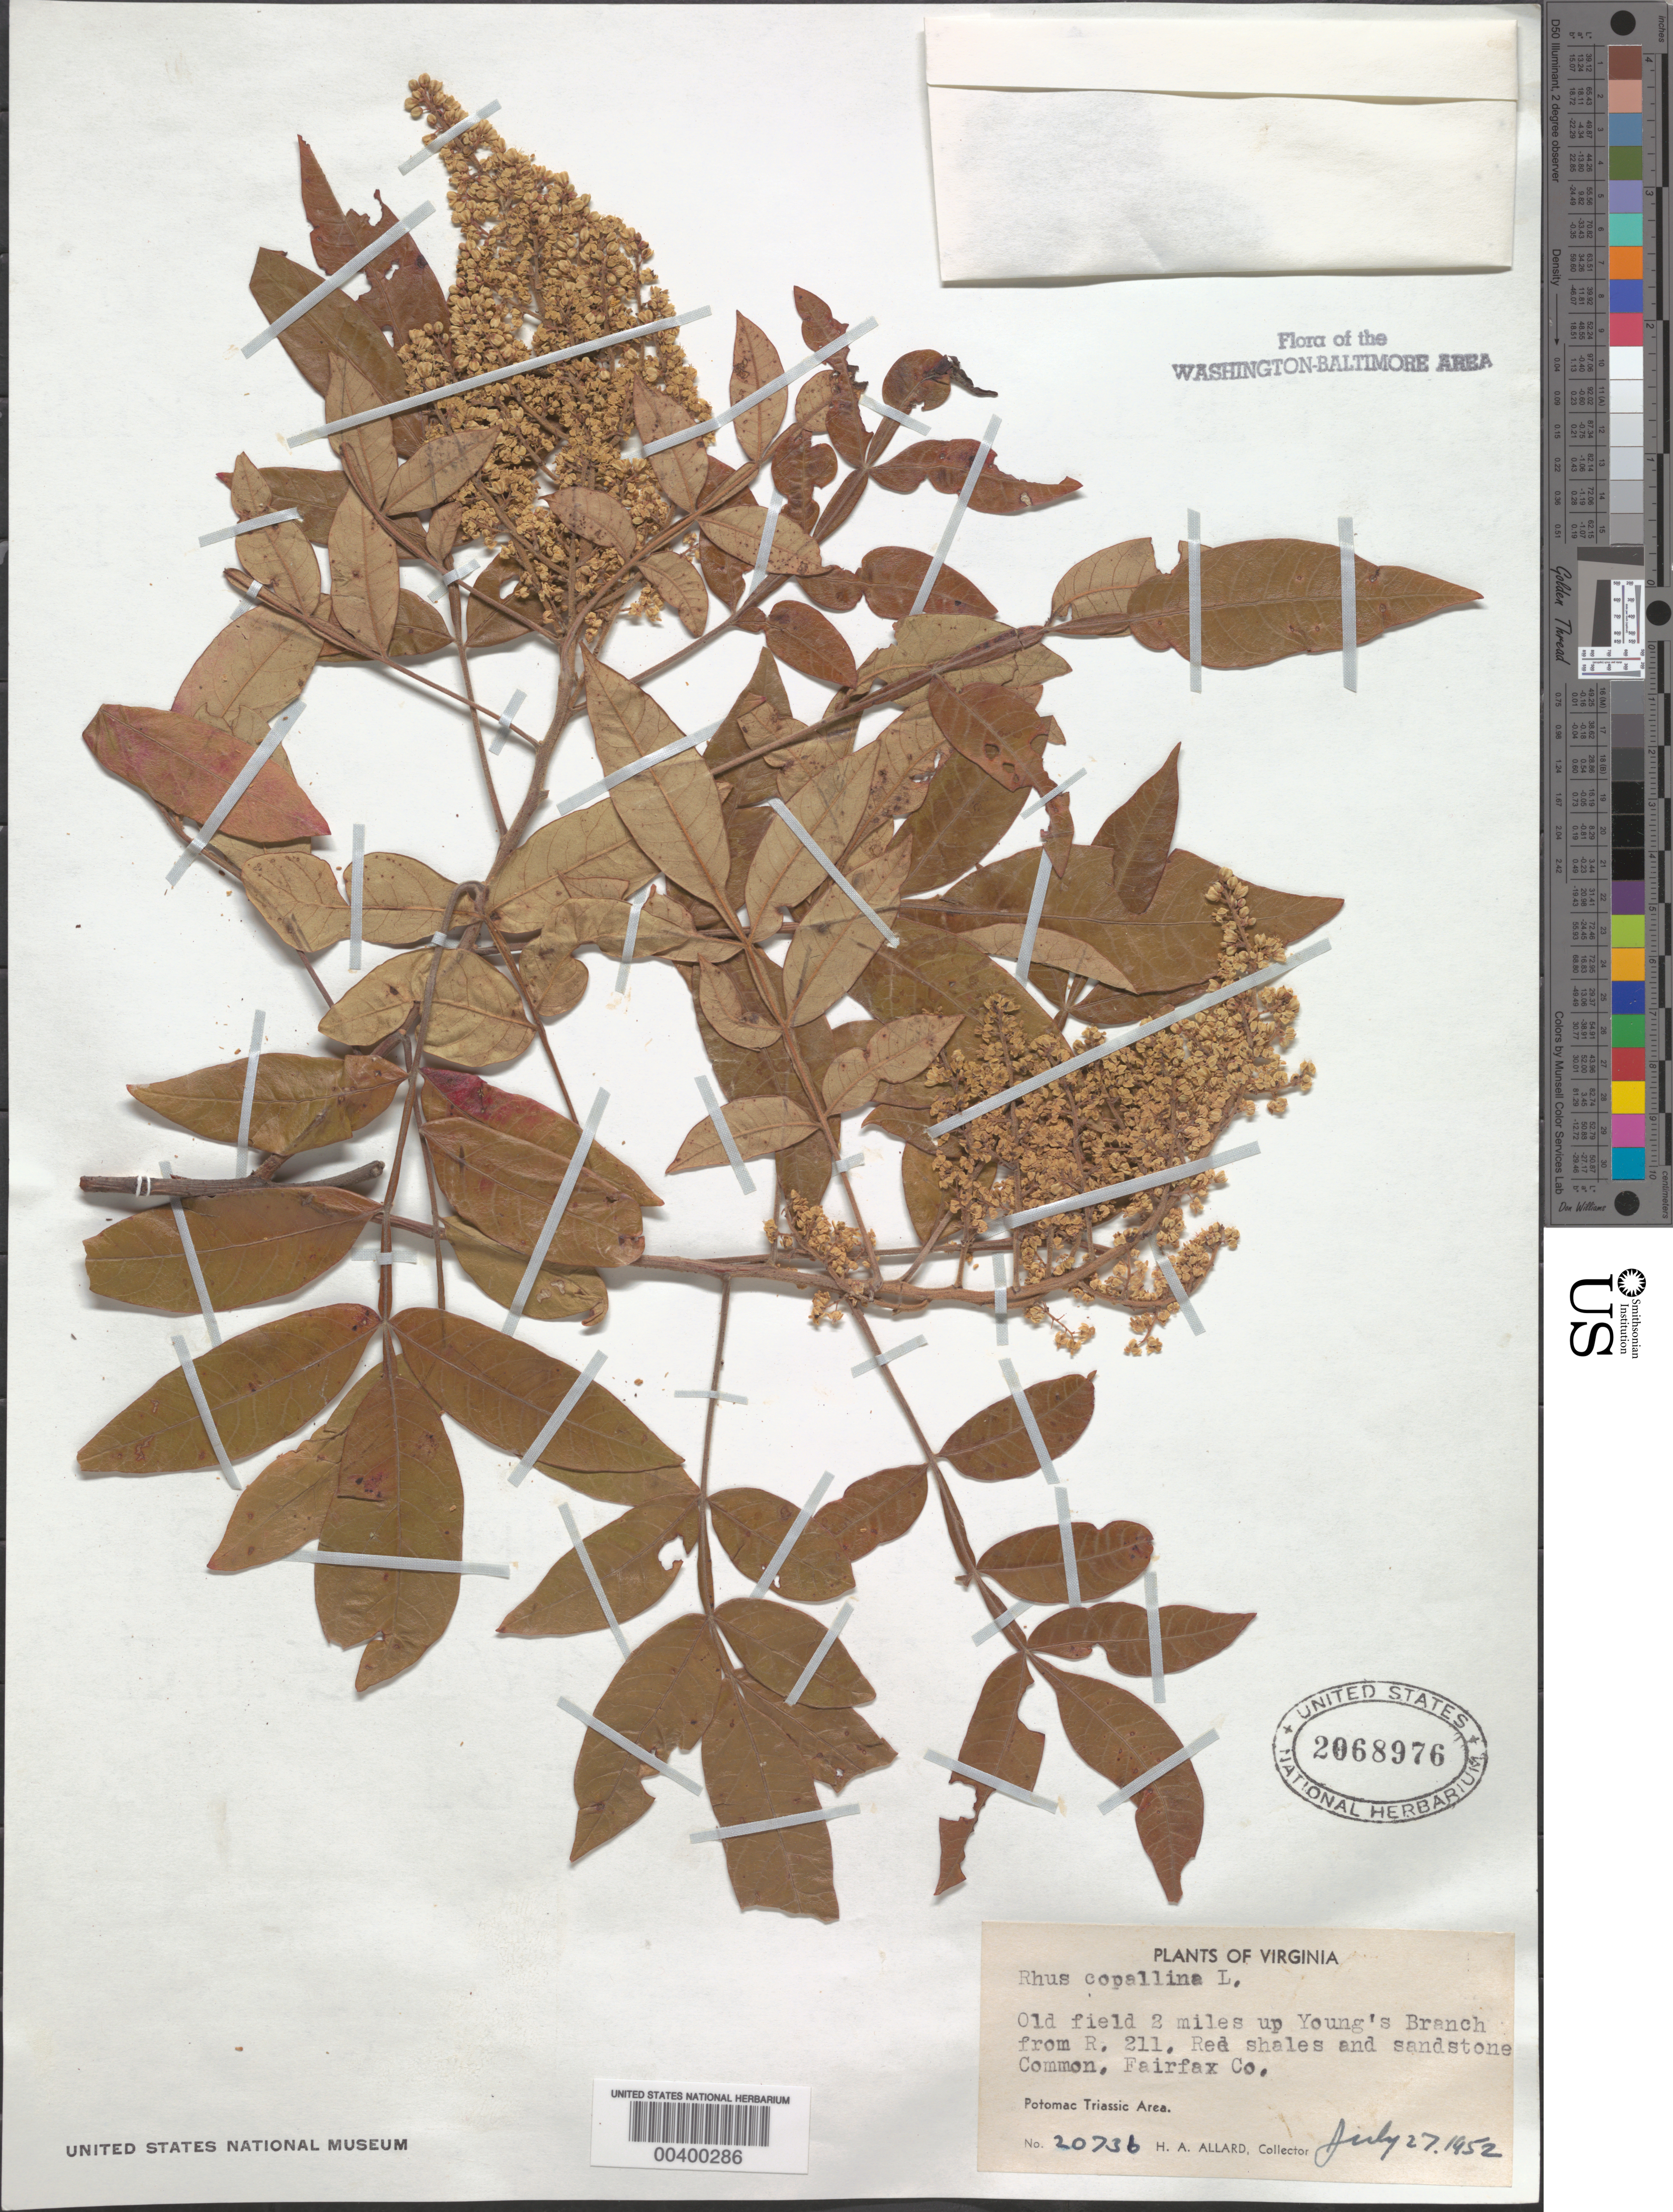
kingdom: Plantae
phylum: Tracheophyta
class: Magnoliopsida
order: Sapindales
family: Anacardiaceae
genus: Rhus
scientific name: Rhus copallinum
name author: L.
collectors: H. A. Allard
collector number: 20736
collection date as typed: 27 Jul 1952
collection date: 1952-07-27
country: United States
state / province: Virginia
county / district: Fairfax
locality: Upstream from Route 211 on Youngs Branch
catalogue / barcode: US 2068976